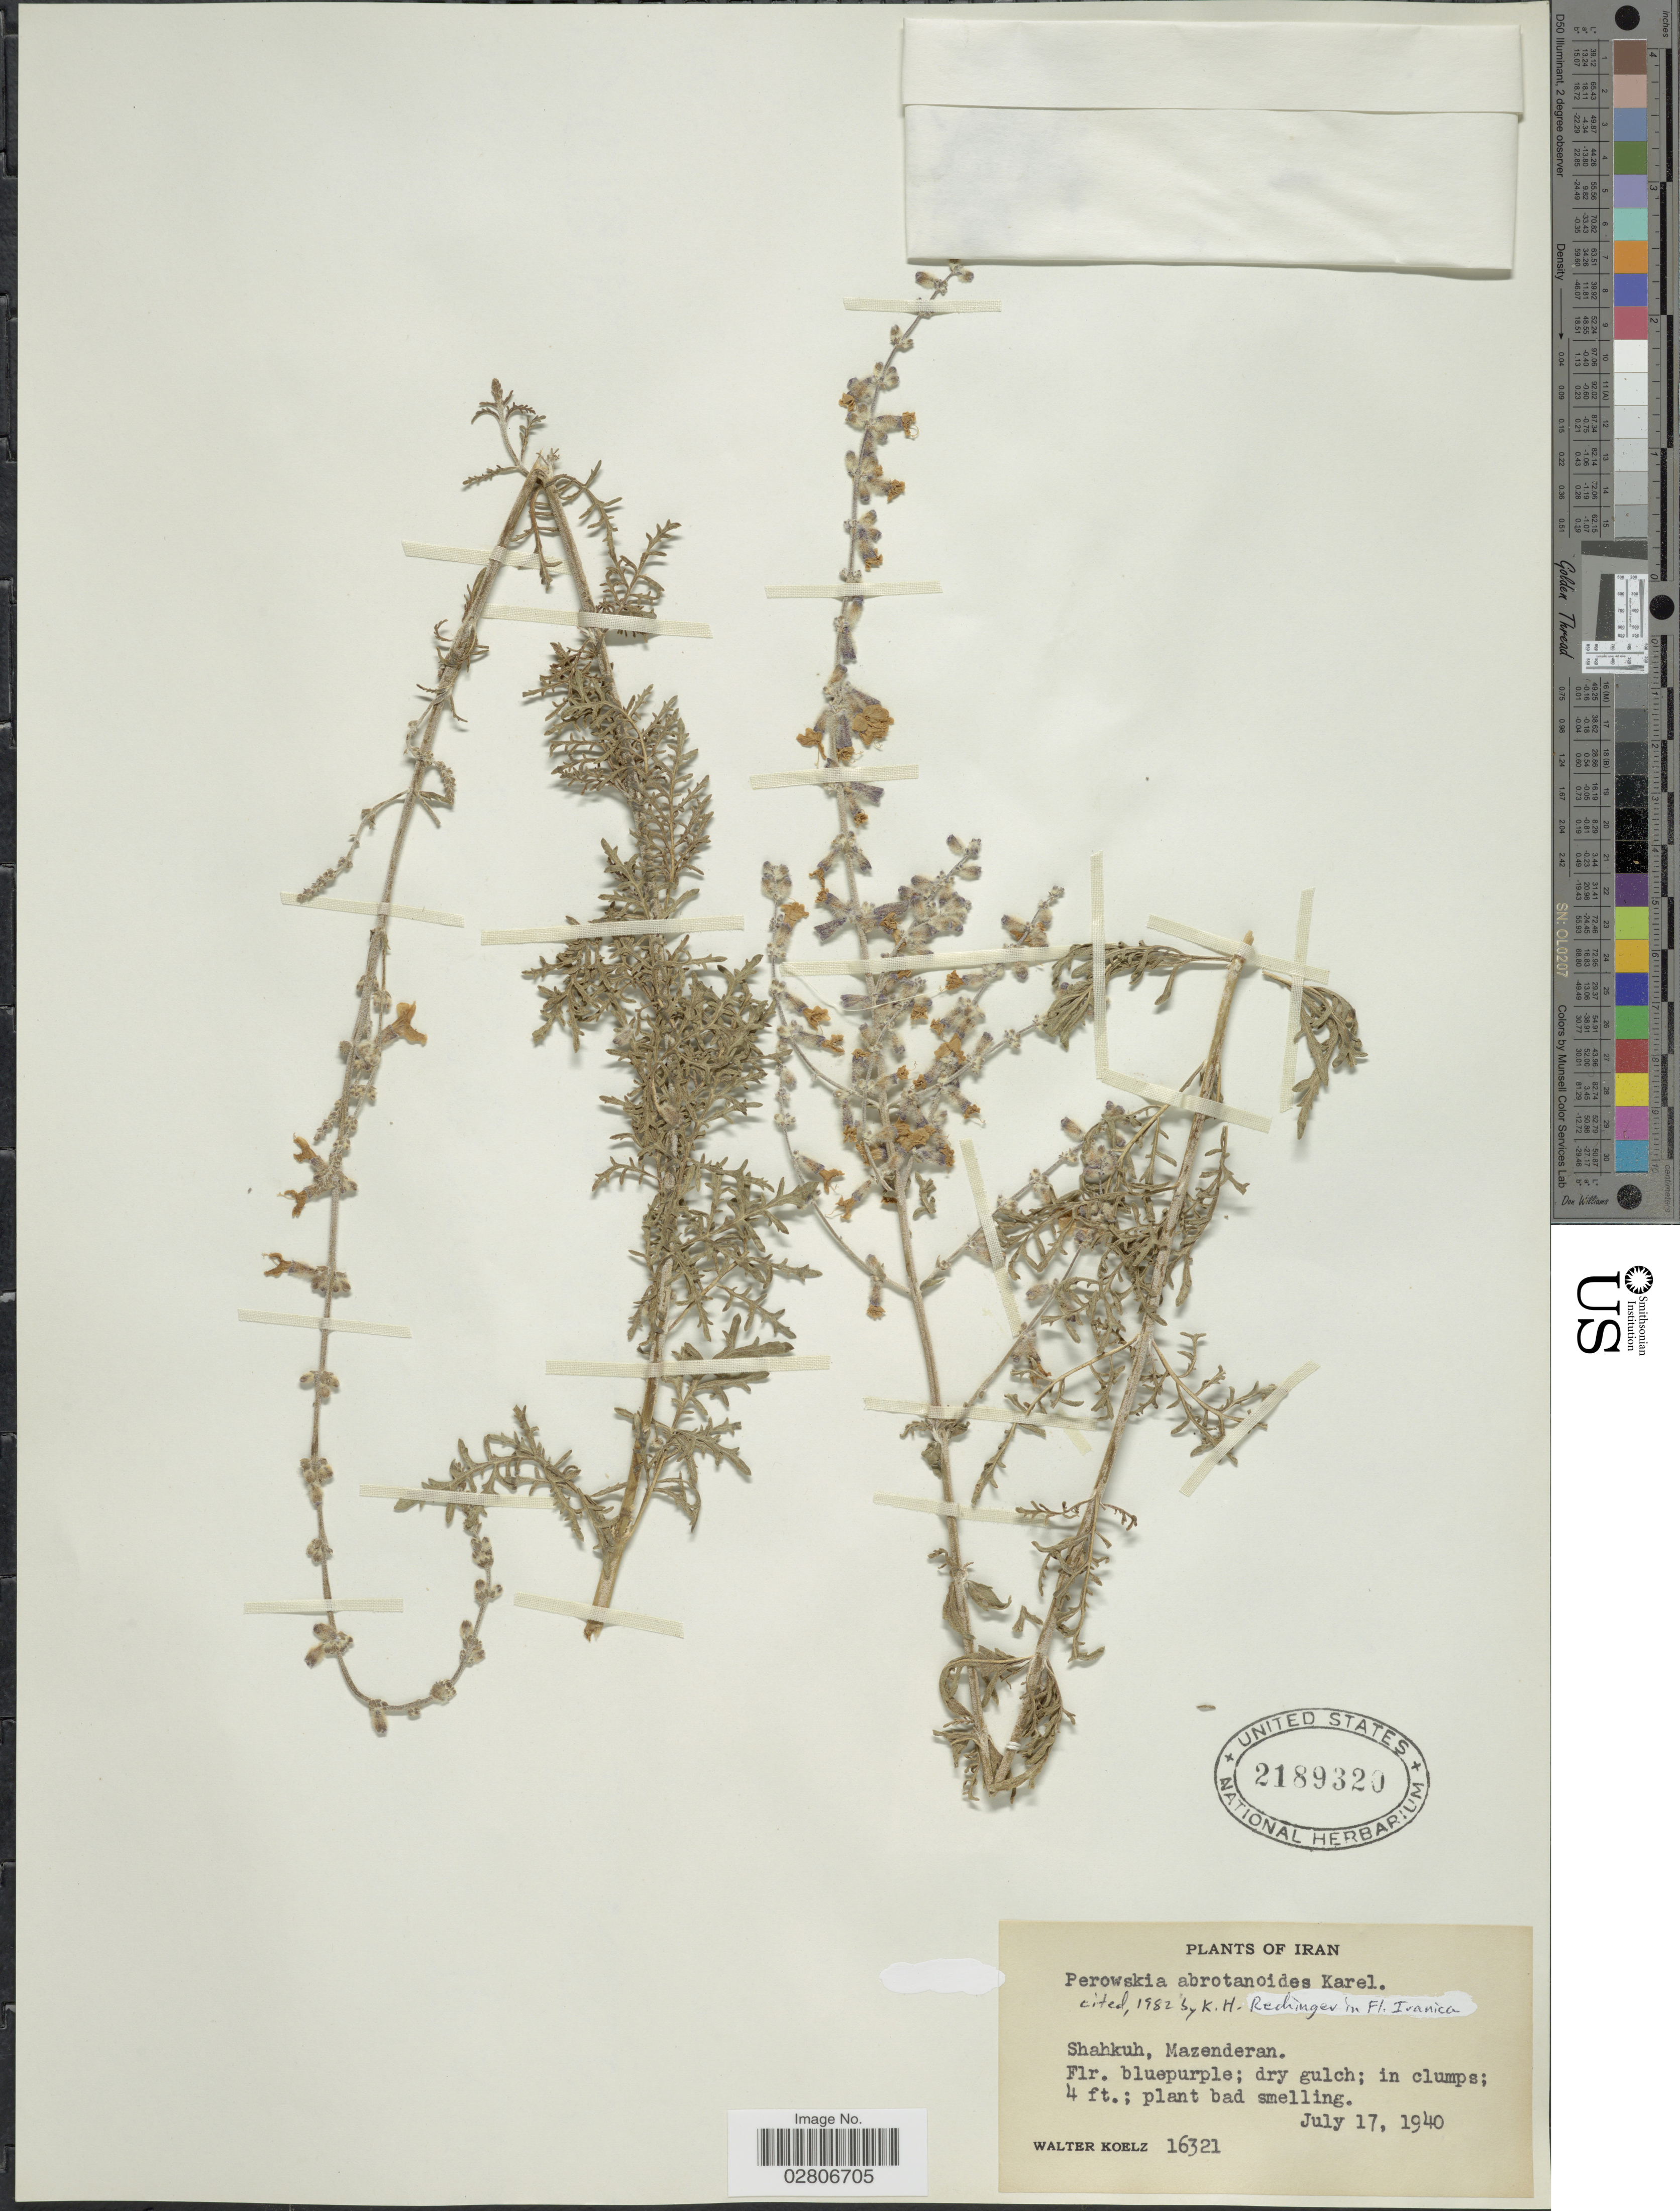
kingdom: Plantae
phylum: Tracheophyta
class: Magnoliopsida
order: Lamiales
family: Lamiaceae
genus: Perovskia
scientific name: Perovskia abrotanoides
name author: Kar.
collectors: W. N. Koelz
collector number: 16321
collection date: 1940-07-17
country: Iran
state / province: Mazandaran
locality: Shahkuh, Mazenderan.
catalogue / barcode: US 2189320